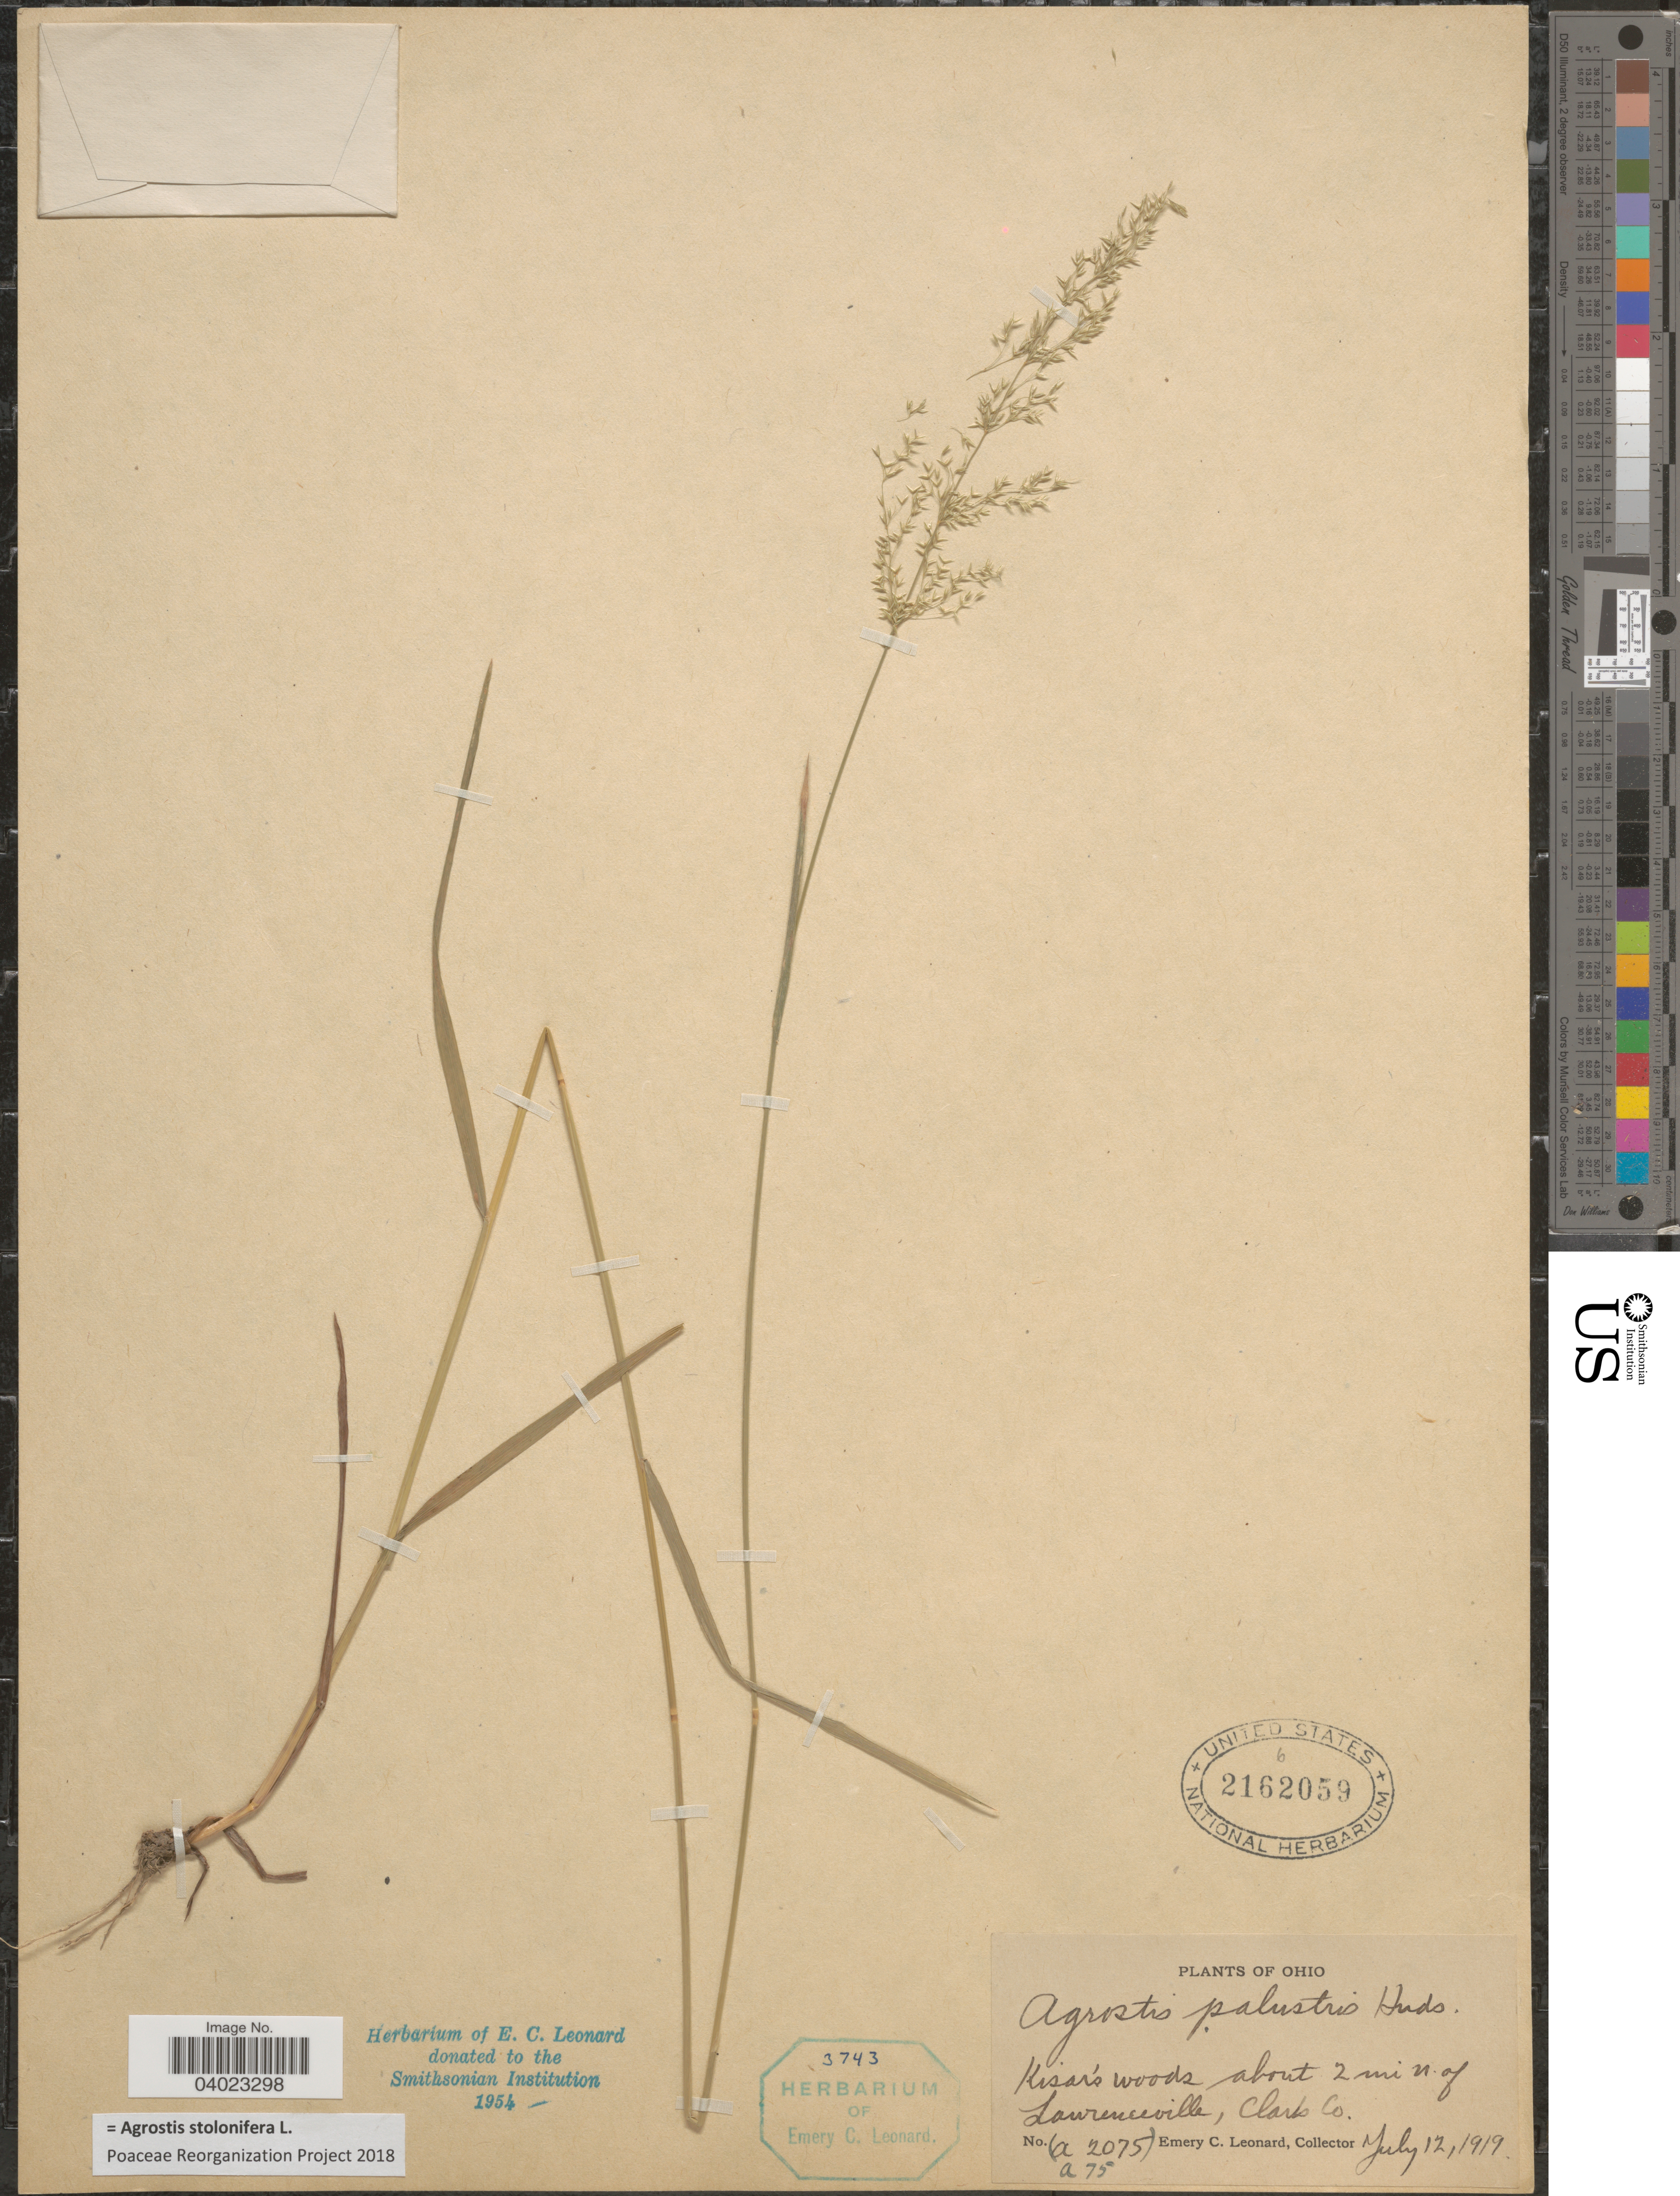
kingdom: Plantae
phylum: Tracheophyta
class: Liliopsida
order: Poales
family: Poaceae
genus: Agrostis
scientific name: Agrostis stolonifera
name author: L.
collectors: E. C. Leonard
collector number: a75?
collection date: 1919-07-12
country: United States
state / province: Ohio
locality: Kisar's woods about 2 mi. N. of Lawrenceville, Clark Co.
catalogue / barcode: US 2162059